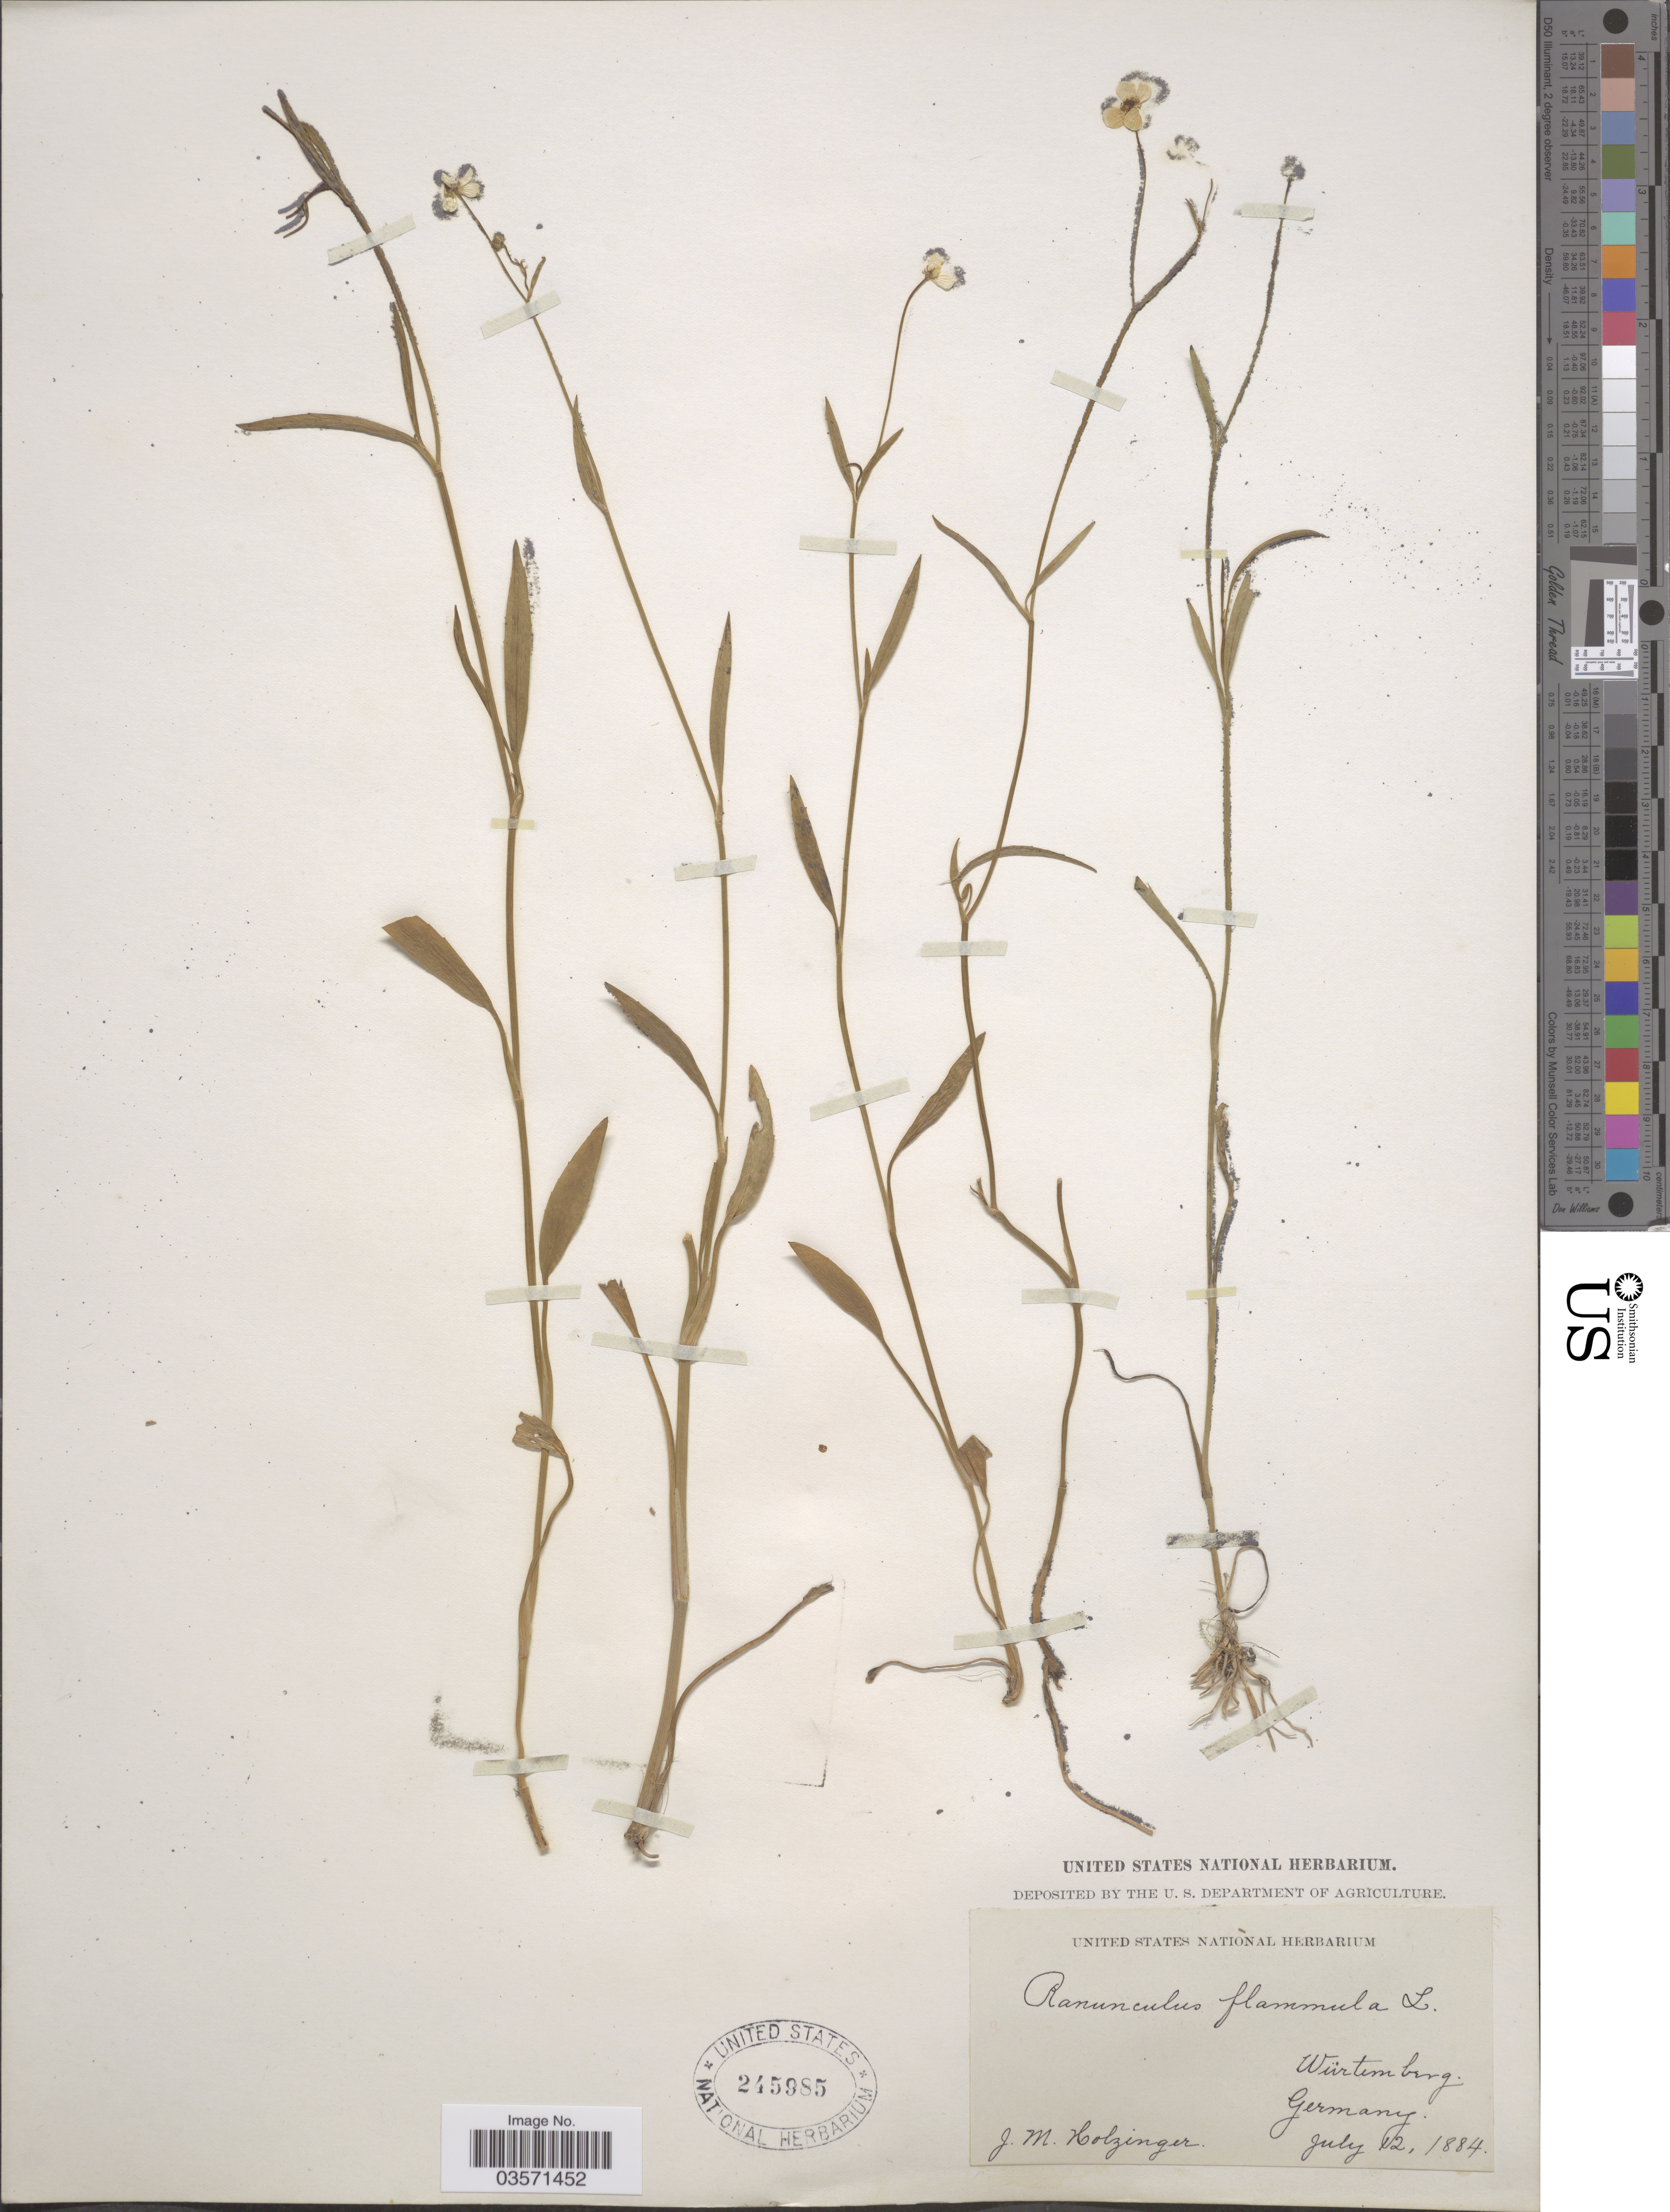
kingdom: Plantae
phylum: Tracheophyta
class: Magnoliopsida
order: Ranunculales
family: Ranunculaceae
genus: Ranunculus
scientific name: Ranunculus flammula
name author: L.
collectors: J. M. Holzinger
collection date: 1884-07-12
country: Germany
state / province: Baden-Württemberg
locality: Würtemberg.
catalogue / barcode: US 245985